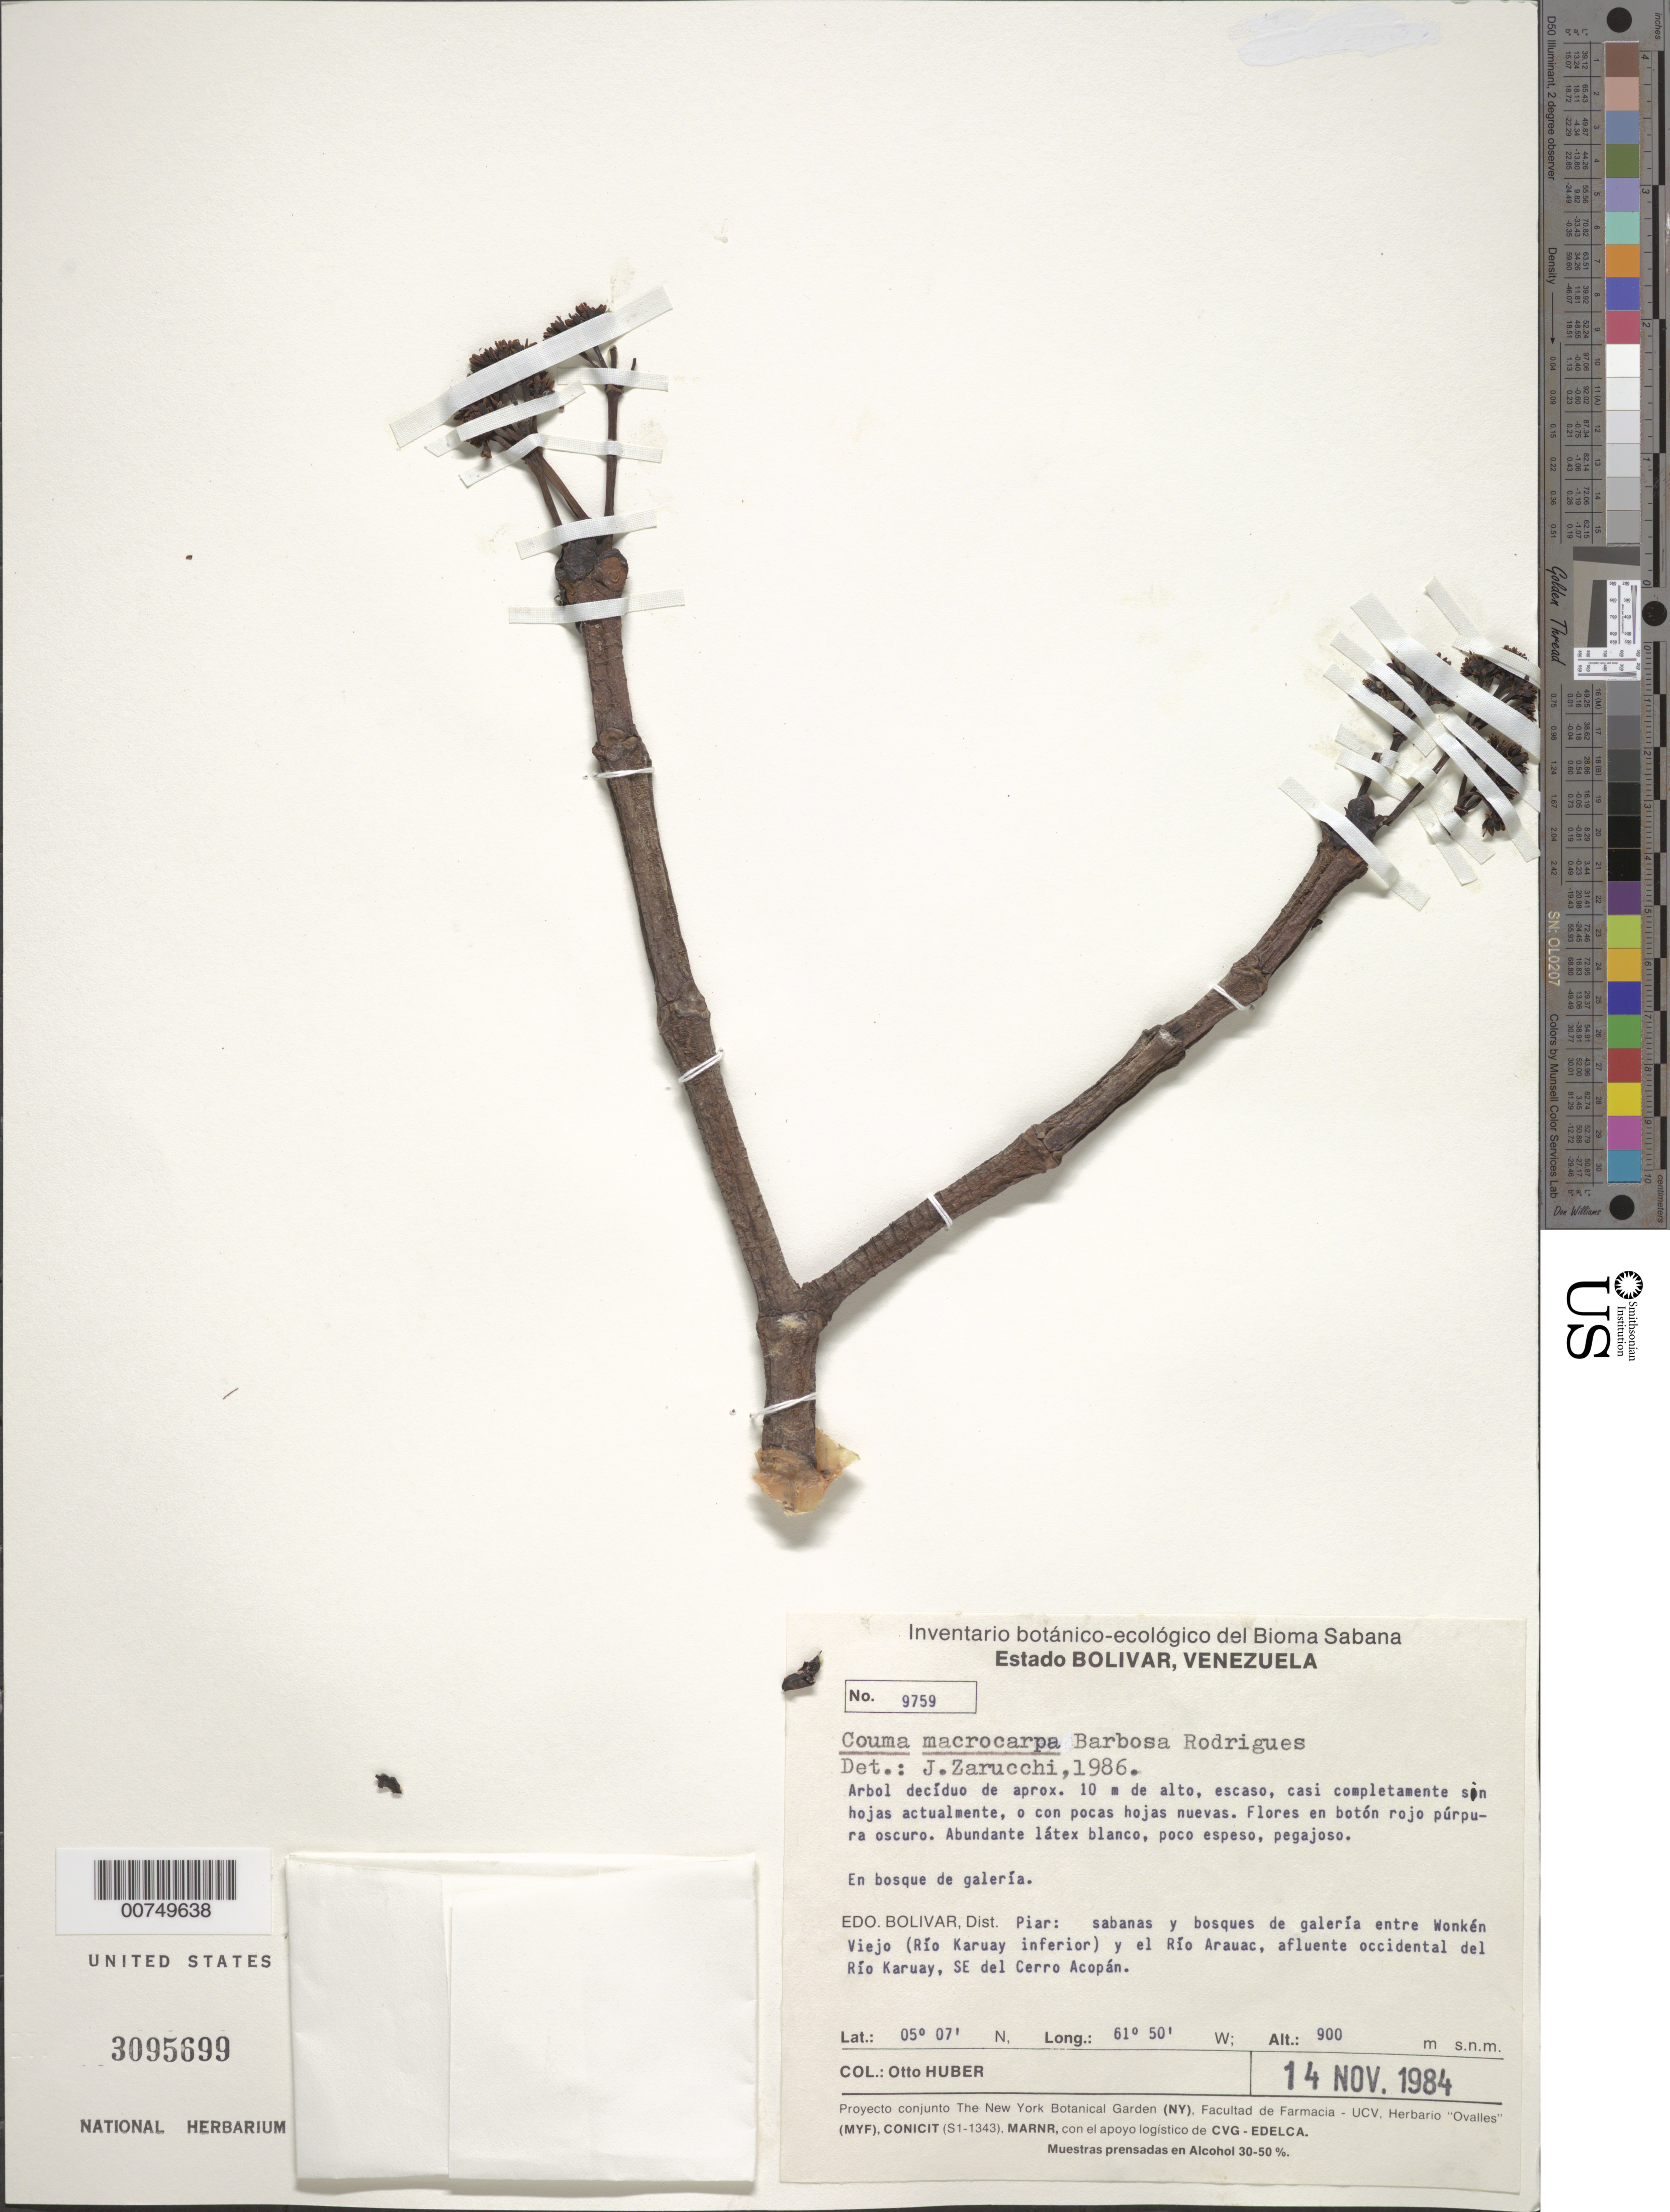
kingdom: Plantae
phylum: Tracheophyta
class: Magnoliopsida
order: Gentianales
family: Apocynaceae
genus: Couma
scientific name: Couma macrocarpa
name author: Barb. Rodr.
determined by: Zarucchi, J. L.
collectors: O. Huber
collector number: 9759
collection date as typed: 14-Nov-84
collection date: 1984-11-14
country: Venezuela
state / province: Bolívar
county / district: Piar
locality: Wonken Veijo (Río Karuay inferíor) to Río Arauac, flowing west from Río Karuay, SE of Cerro Acopán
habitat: Gallery forest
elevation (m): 900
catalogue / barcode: US 3095699